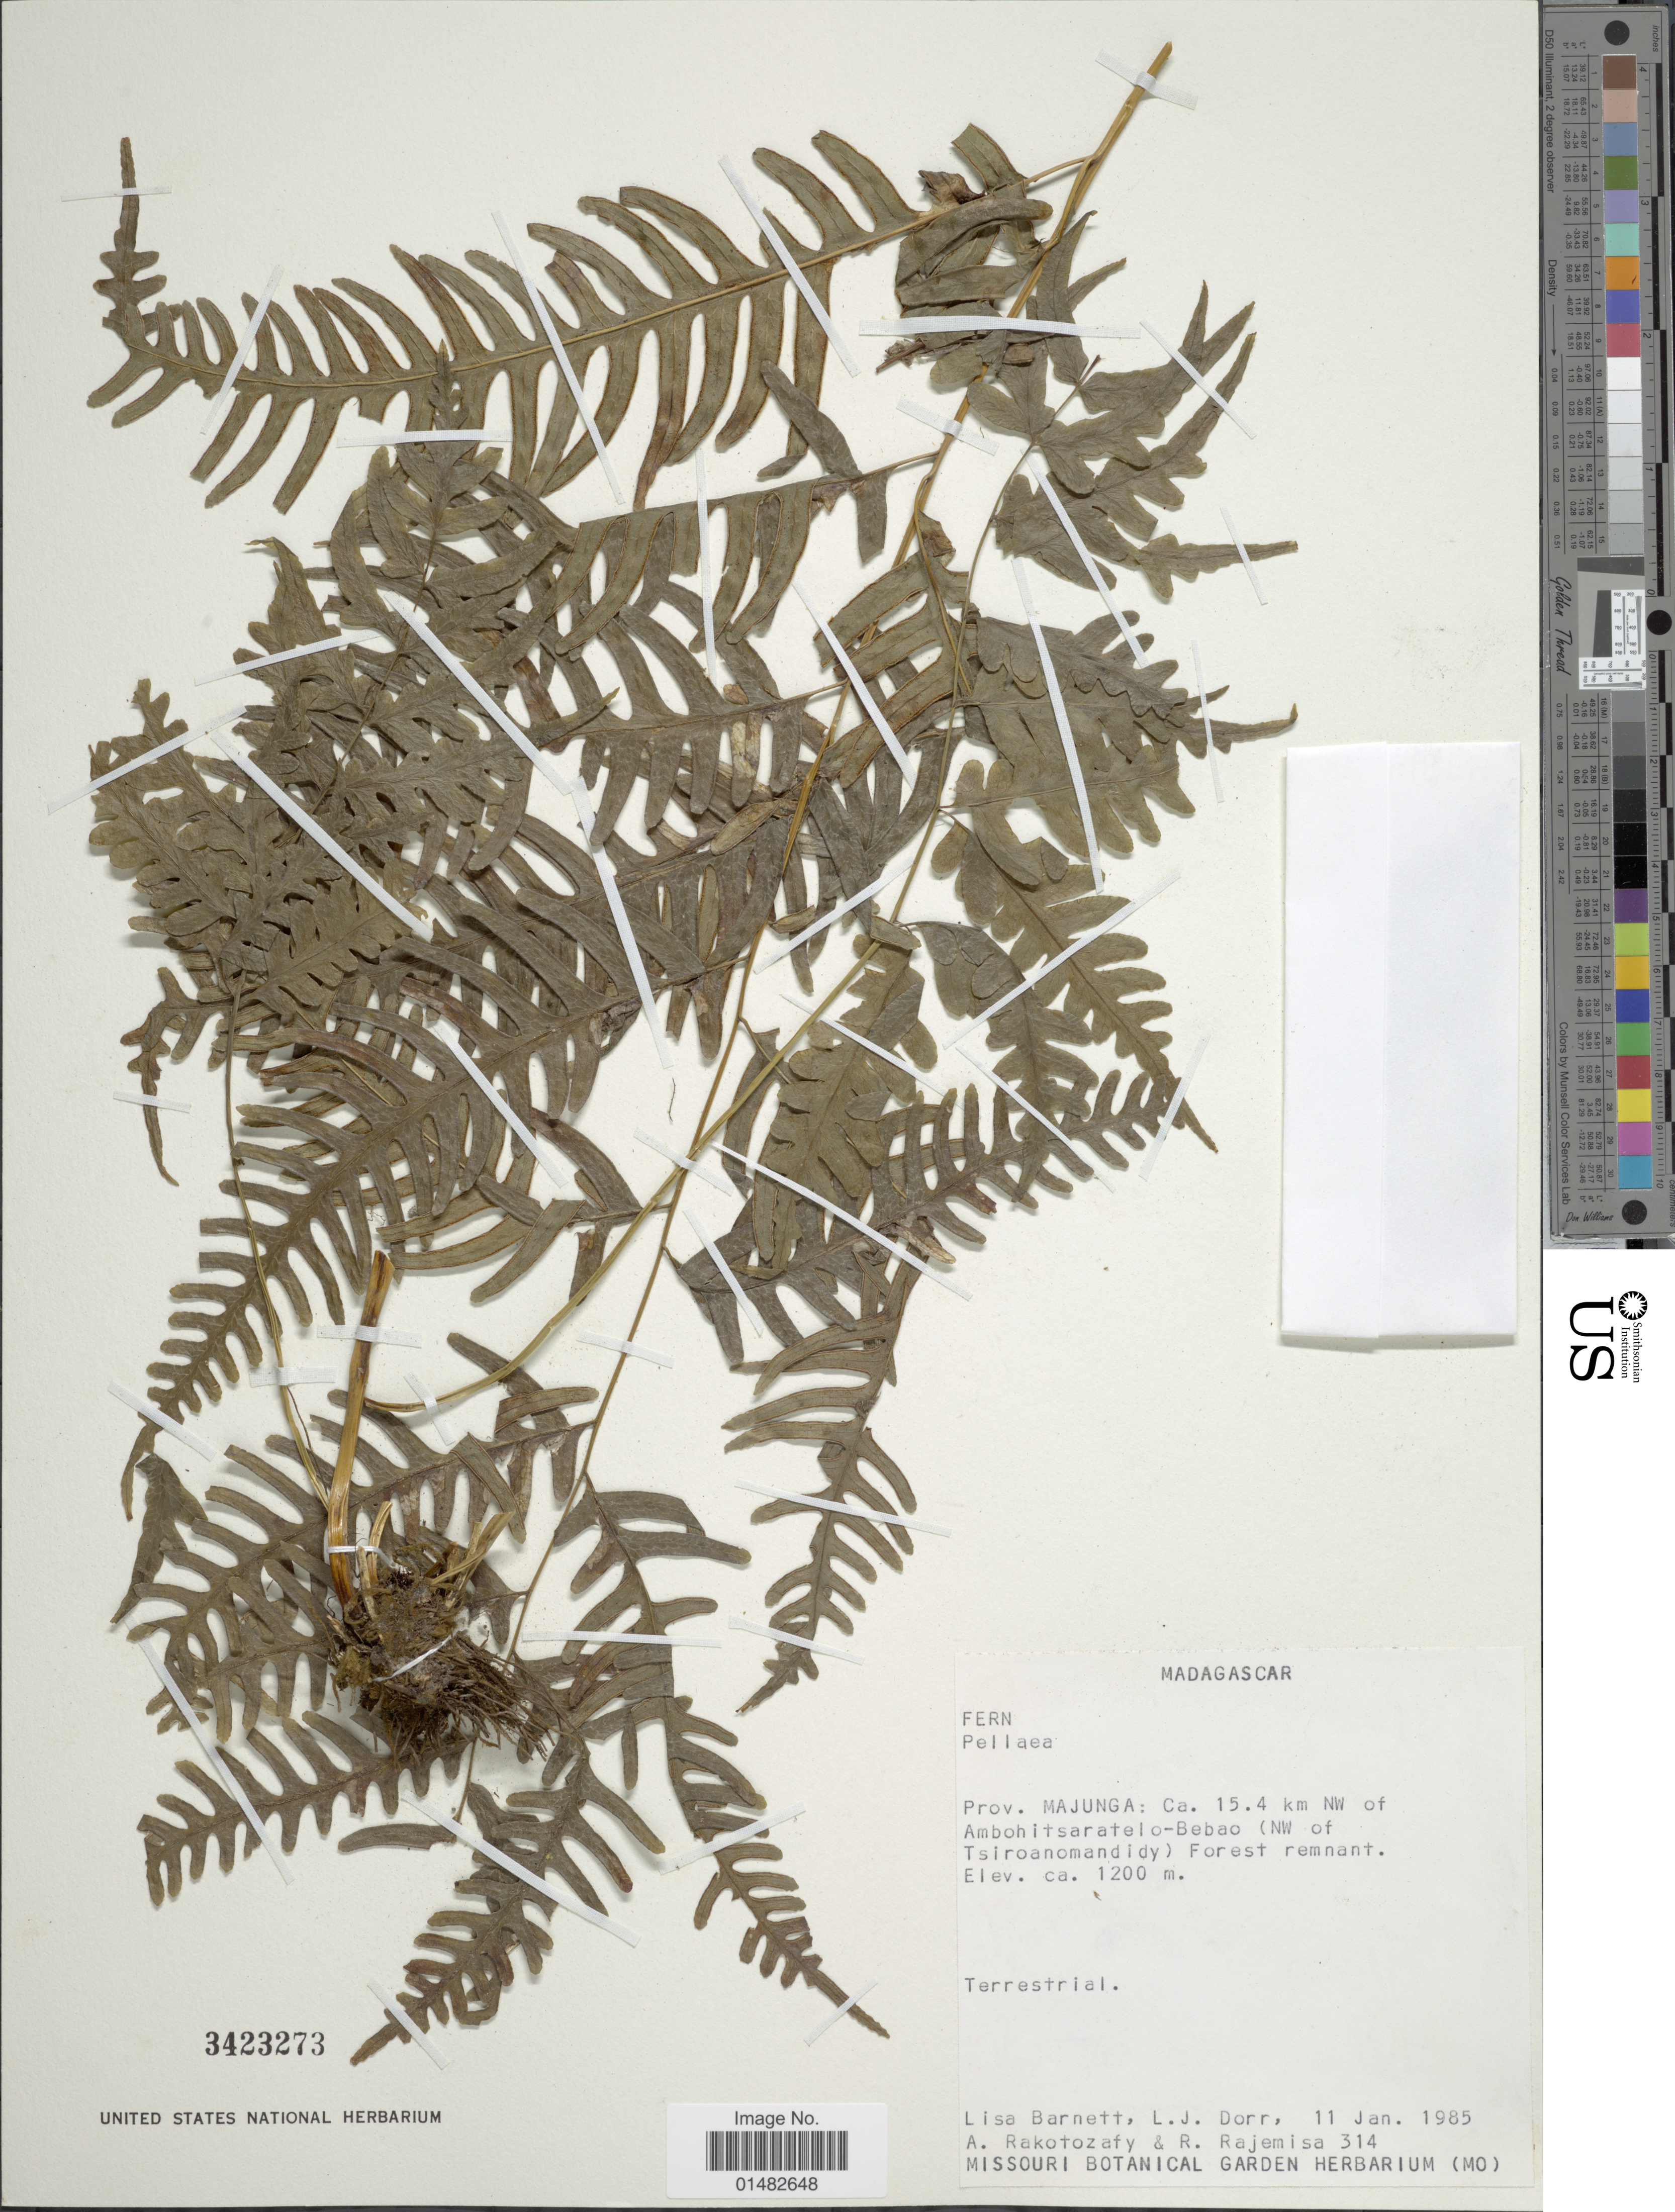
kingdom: Plantae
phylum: Tracheophyta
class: Polypodiopsida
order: Polypodiales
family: Pteridaceae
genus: Pteris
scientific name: Pteris biaurita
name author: L.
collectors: L. C. Barnett, L. J. Dorr, A. Rakotozafy & R. Rajemisa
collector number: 314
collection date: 1985-01-11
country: Madagascar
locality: Prov. Majunga: ca. 15.4 km NW of Ambohitsaratelo-Bebao (NW of Tsiroanomandidy) Forest Remnant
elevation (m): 1200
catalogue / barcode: US 3423273